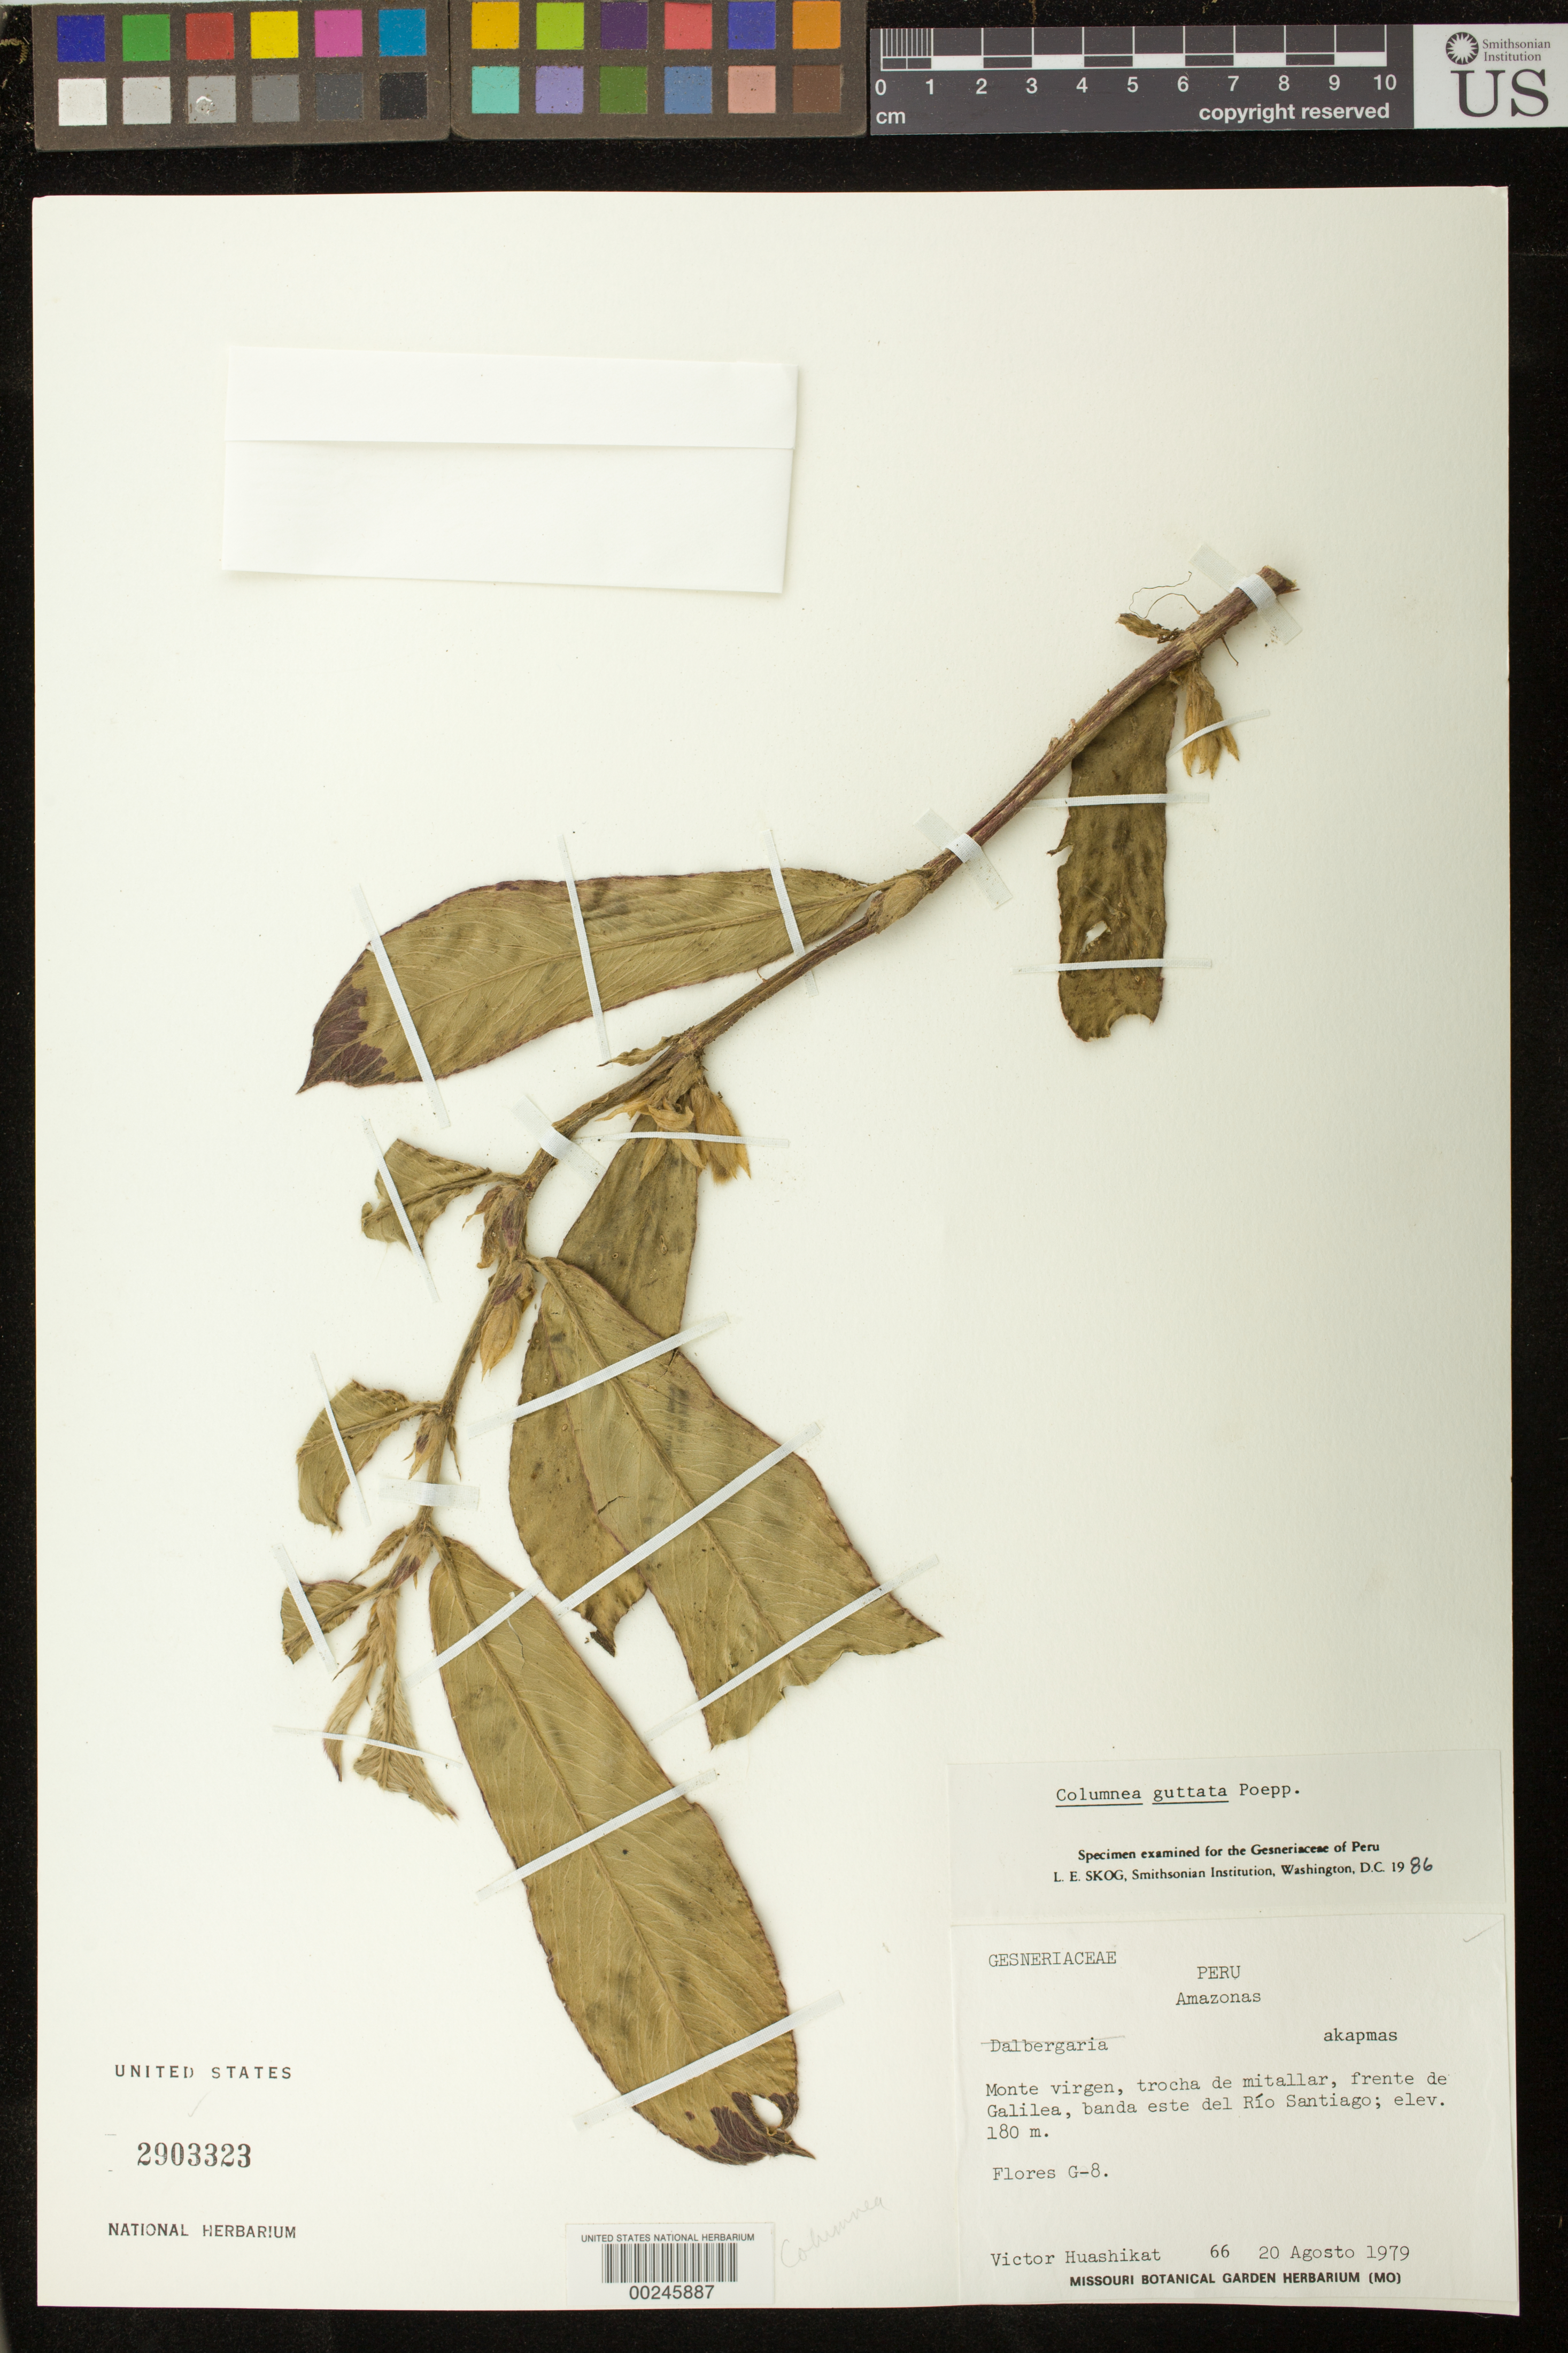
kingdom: Plantae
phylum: Tracheophyta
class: Magnoliopsida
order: Lamiales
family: Gesneriaceae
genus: Columnea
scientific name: Columnea guttata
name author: Poepp.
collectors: V. Huashikat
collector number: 66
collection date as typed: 20 Aug 1979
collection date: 1979-08-20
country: Peru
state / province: Amazonas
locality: Trail from Mitallar, opposite of Galilea, eastern border of Rio Santiago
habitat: Virgin forest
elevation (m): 180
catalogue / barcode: US 2903323